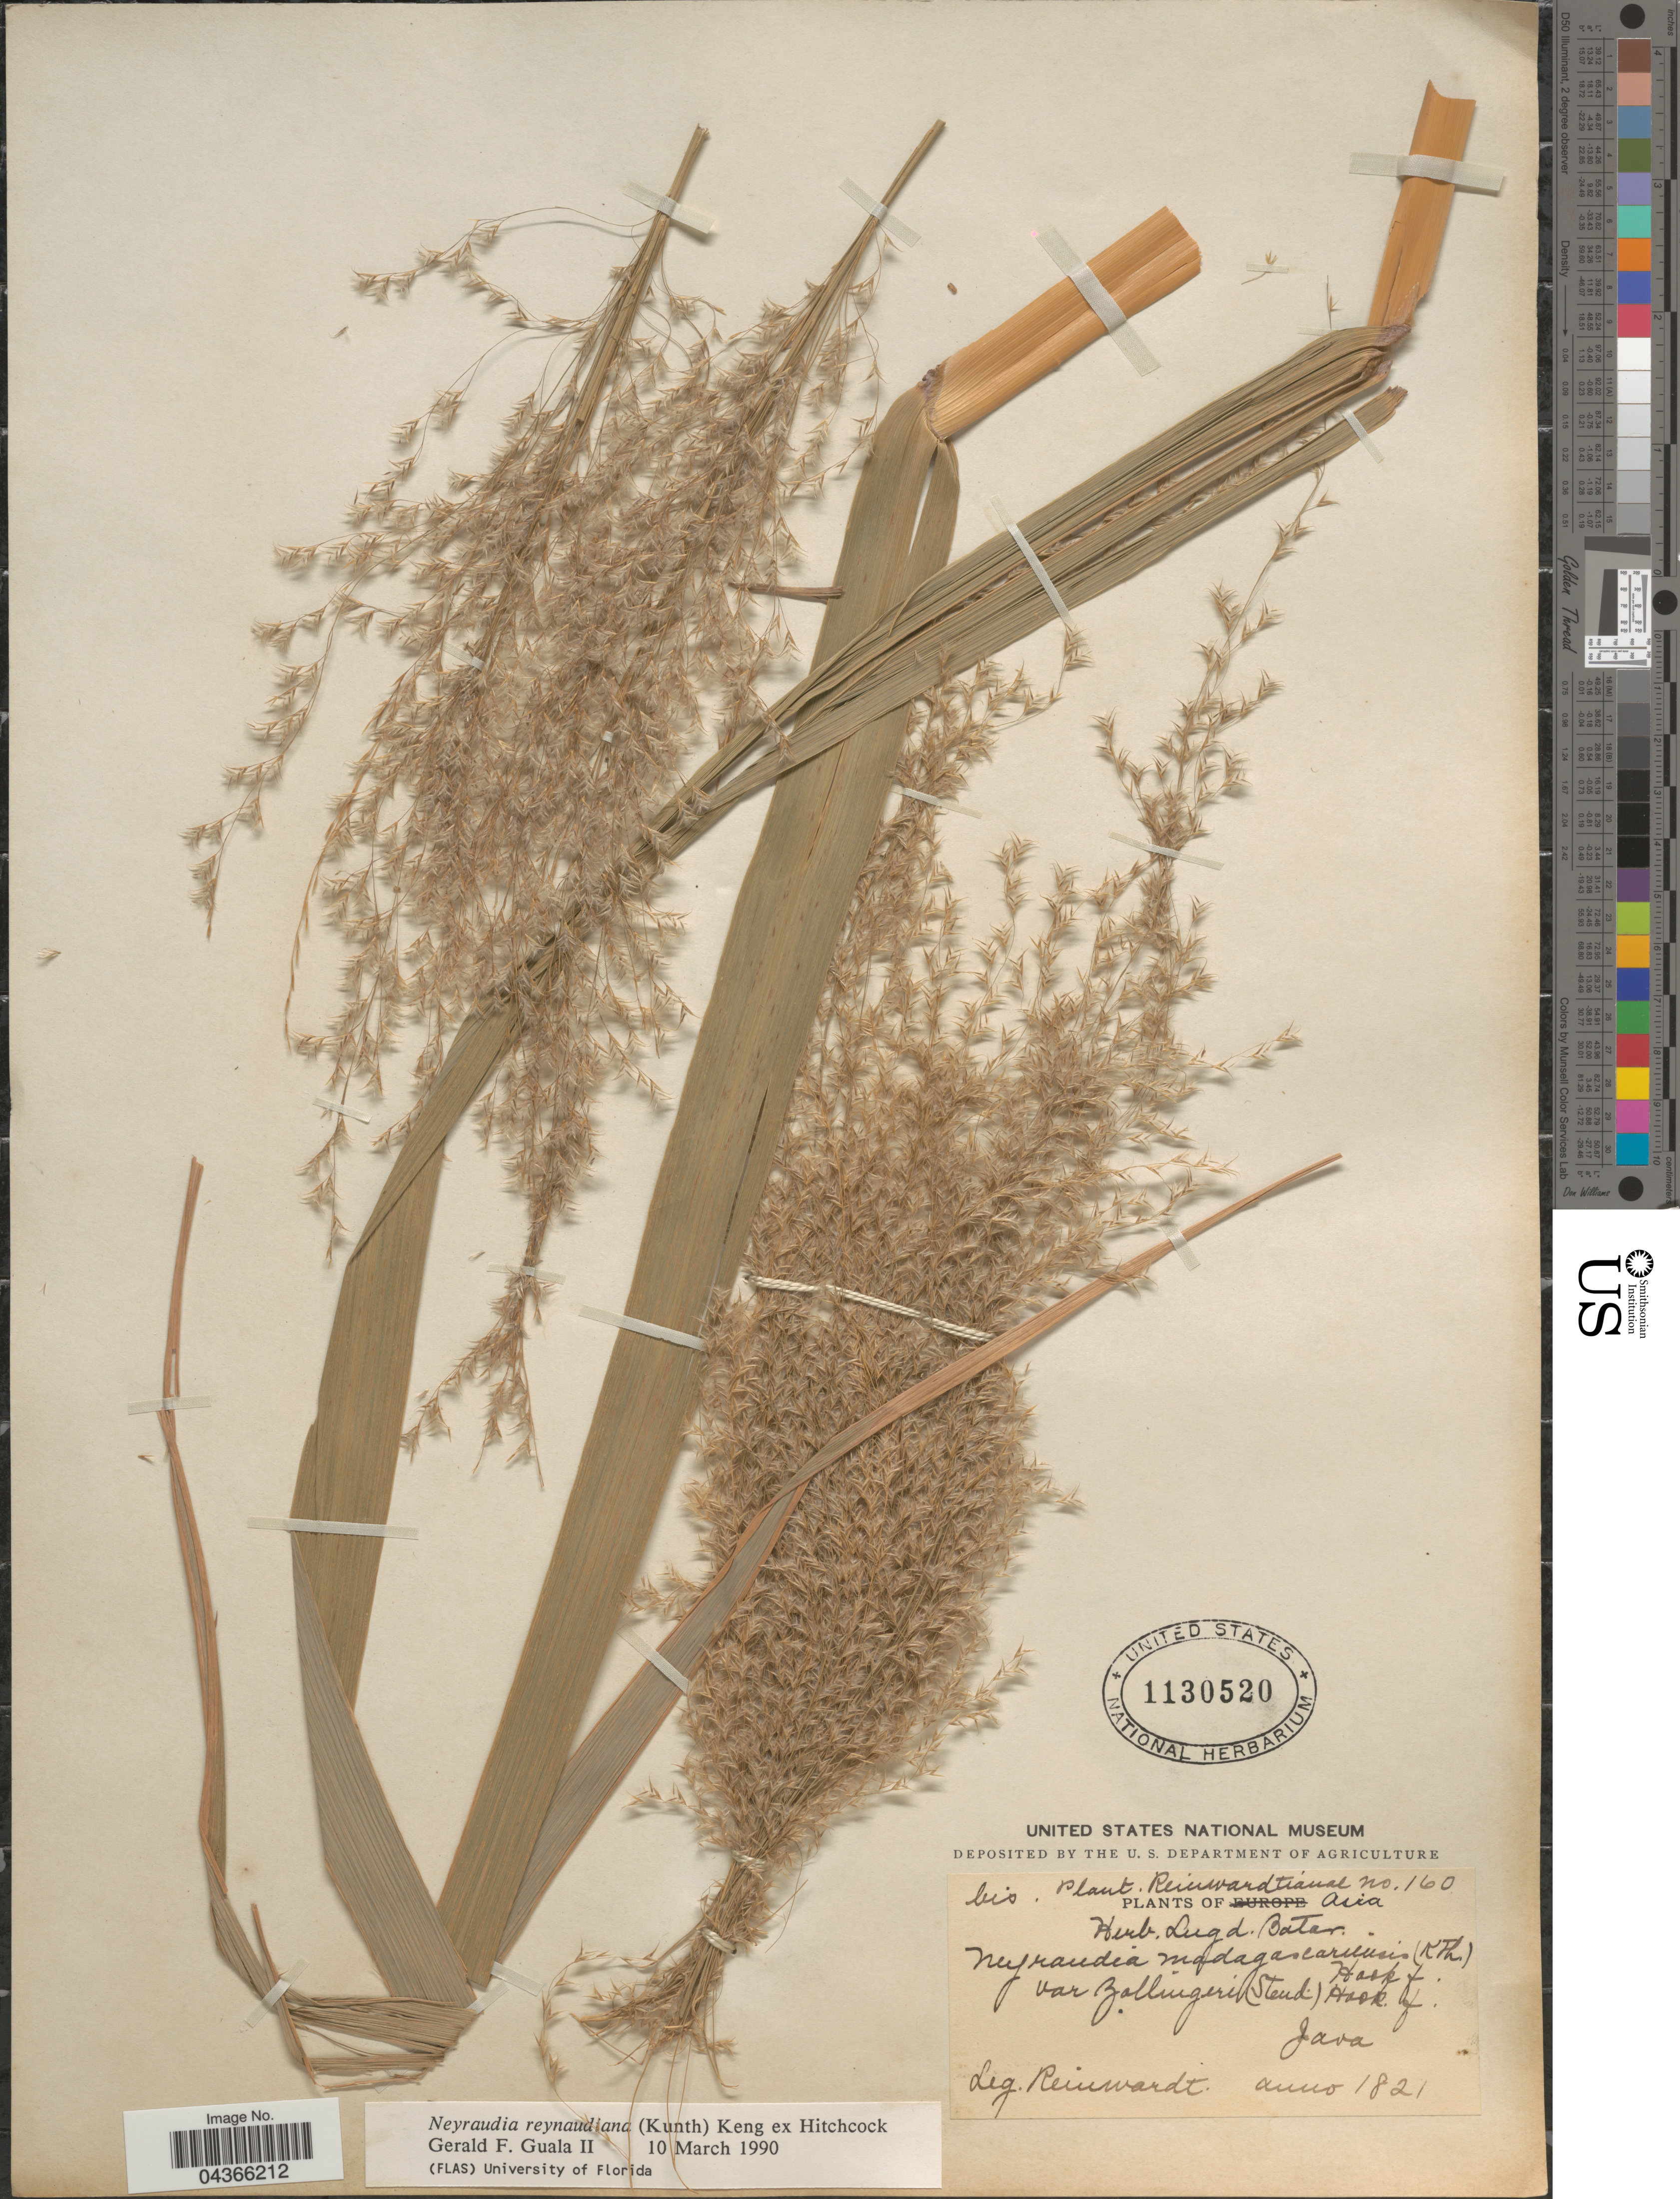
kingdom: Plantae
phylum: Tracheophyta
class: Liliopsida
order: Poales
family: Poaceae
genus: Neyraudia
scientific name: Neyraudia reynaudiana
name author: (Kunth) Keng ex Hitchc.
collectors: C. G. C. Reinwardt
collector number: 160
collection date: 1821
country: Indonesia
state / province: Java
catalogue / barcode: US 1130520